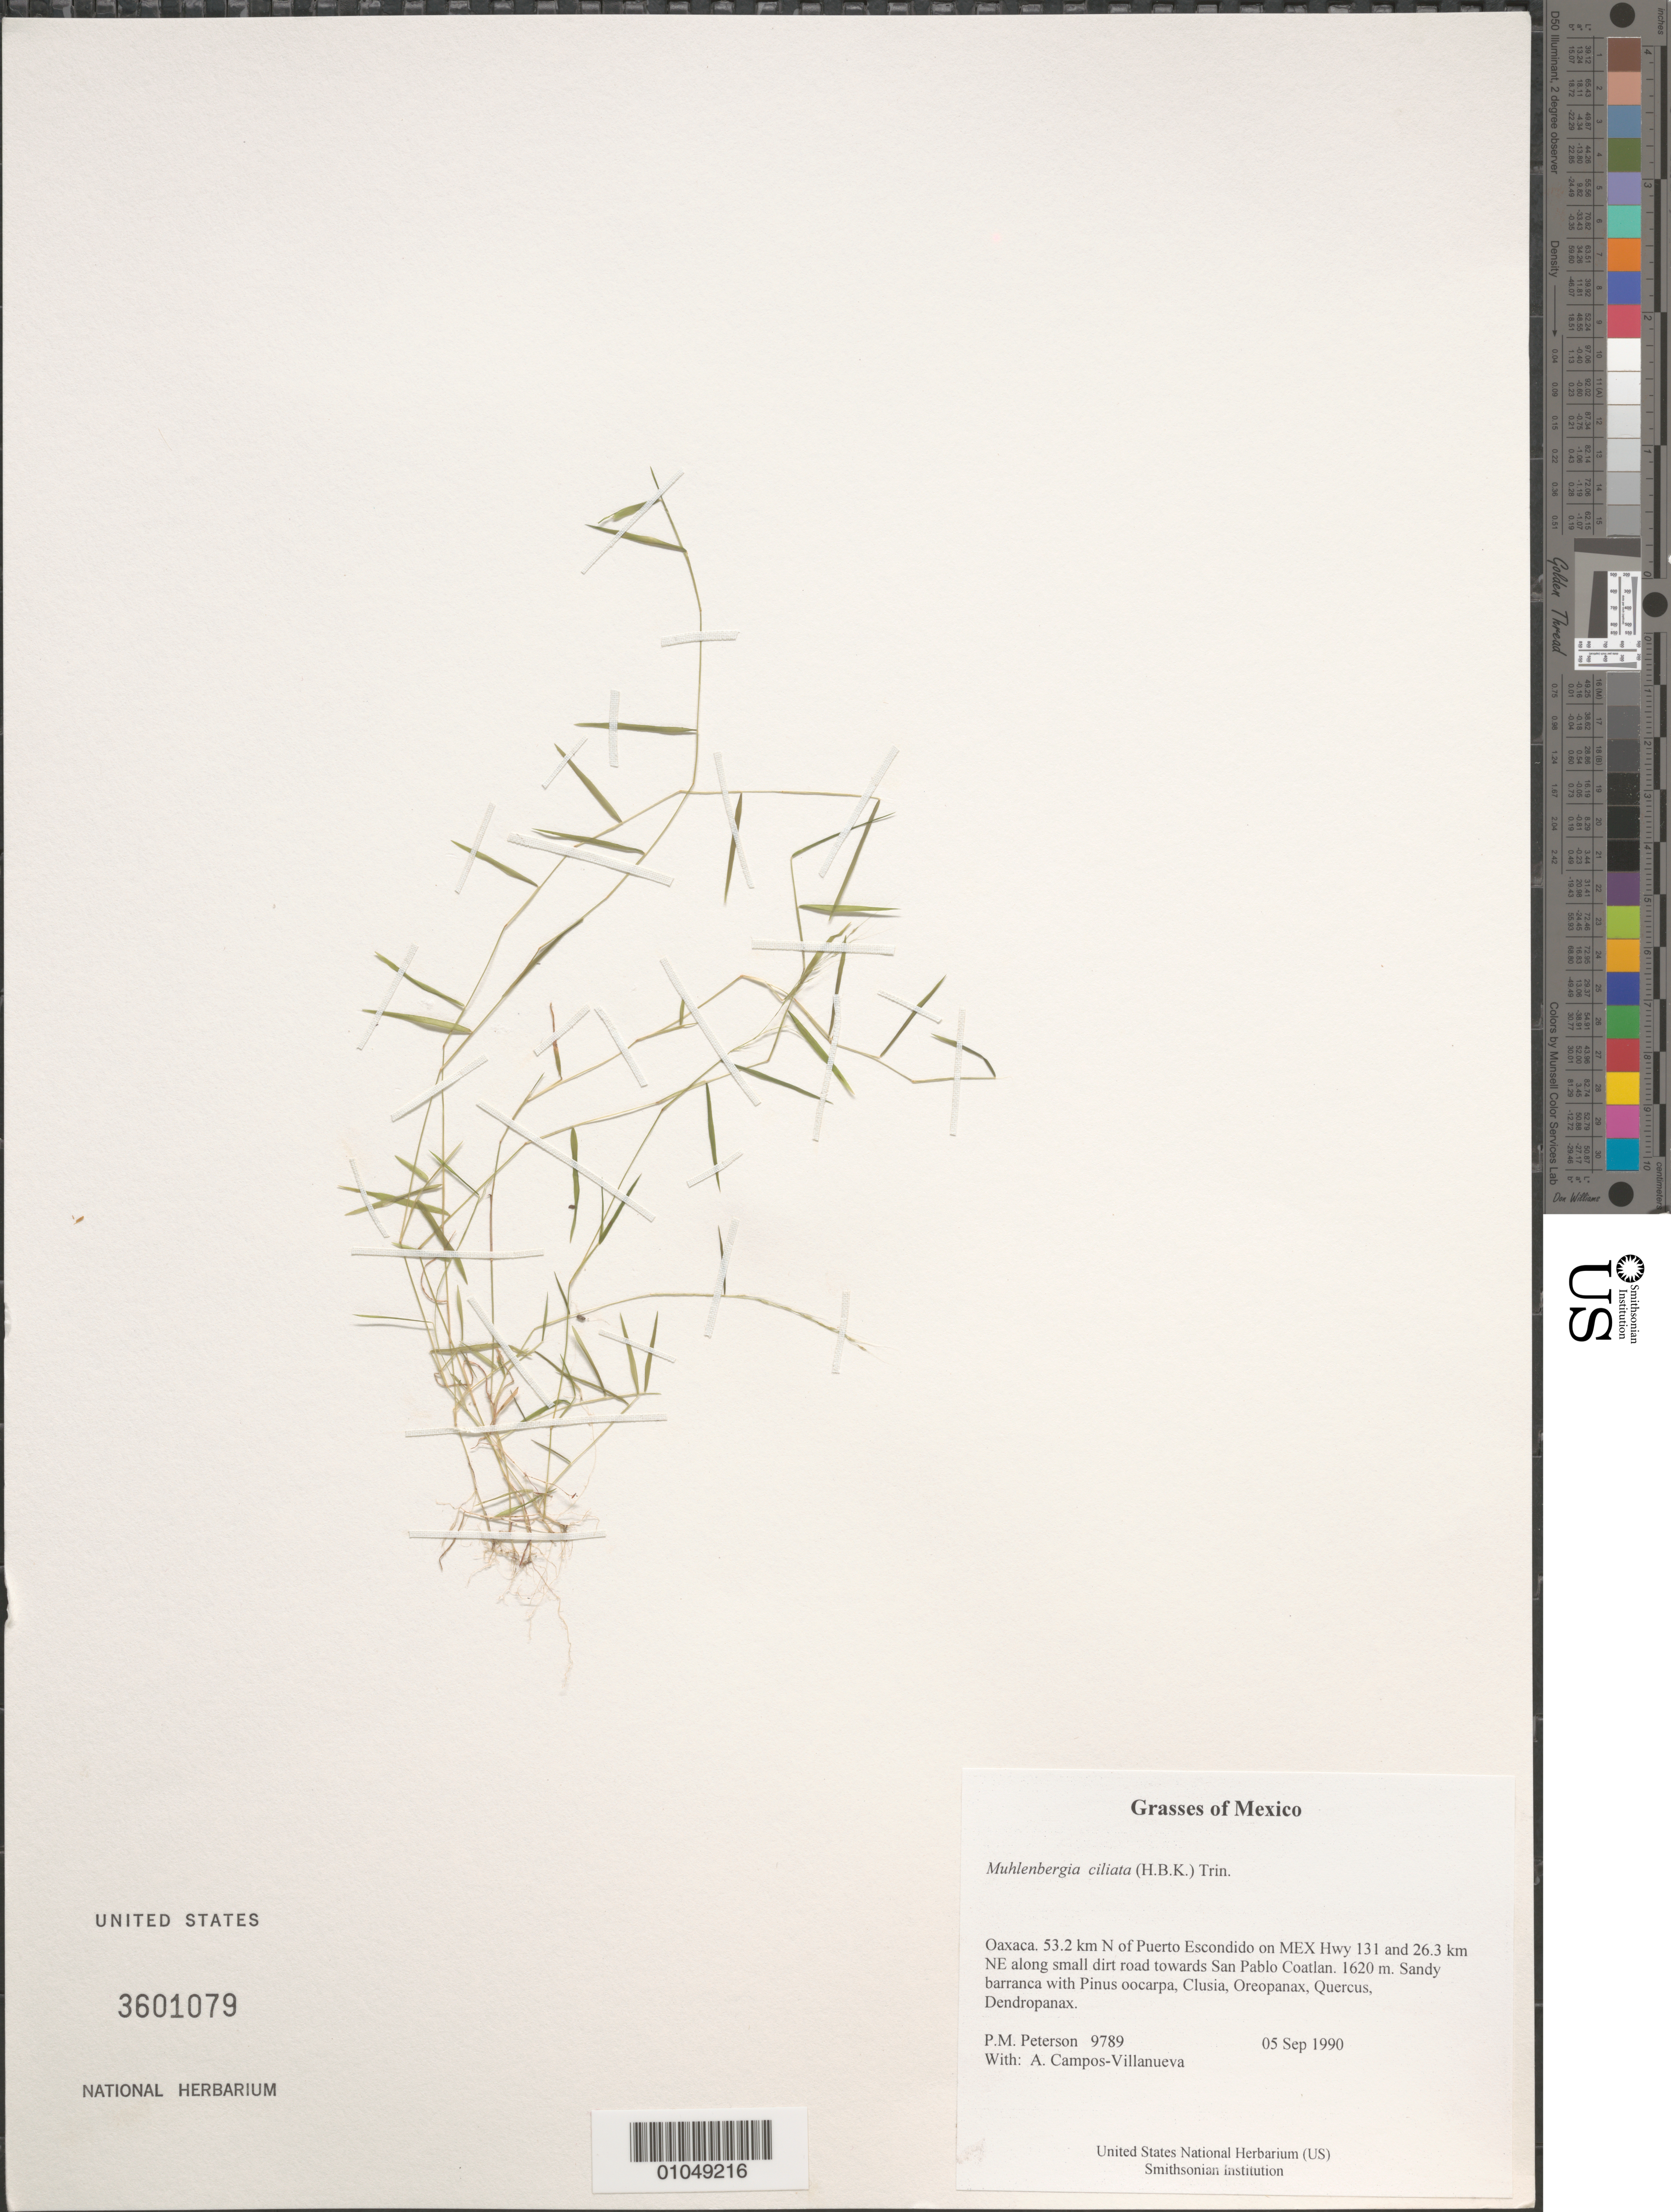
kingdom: Plantae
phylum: Tracheophyta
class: Liliopsida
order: Poales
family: Poaceae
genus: Muhlenbergia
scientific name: Muhlenbergia ciliata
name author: (Kunth) Trin.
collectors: P. M. Peterson & A. Campos-Villanueva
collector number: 09789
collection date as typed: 05 Sep 1990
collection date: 1990-09-05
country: Mexico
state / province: Oaxaca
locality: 53.2 km N of Puerto Escondido on MEX Hwy 131 and 26.3 km NE along small dirt road towards San Pablo Coatlan.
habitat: Sandy barranca with Pinus oocarpa, Clusia, Oreopanax, Quercus, Dendropanax.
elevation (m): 1620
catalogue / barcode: US 3601079